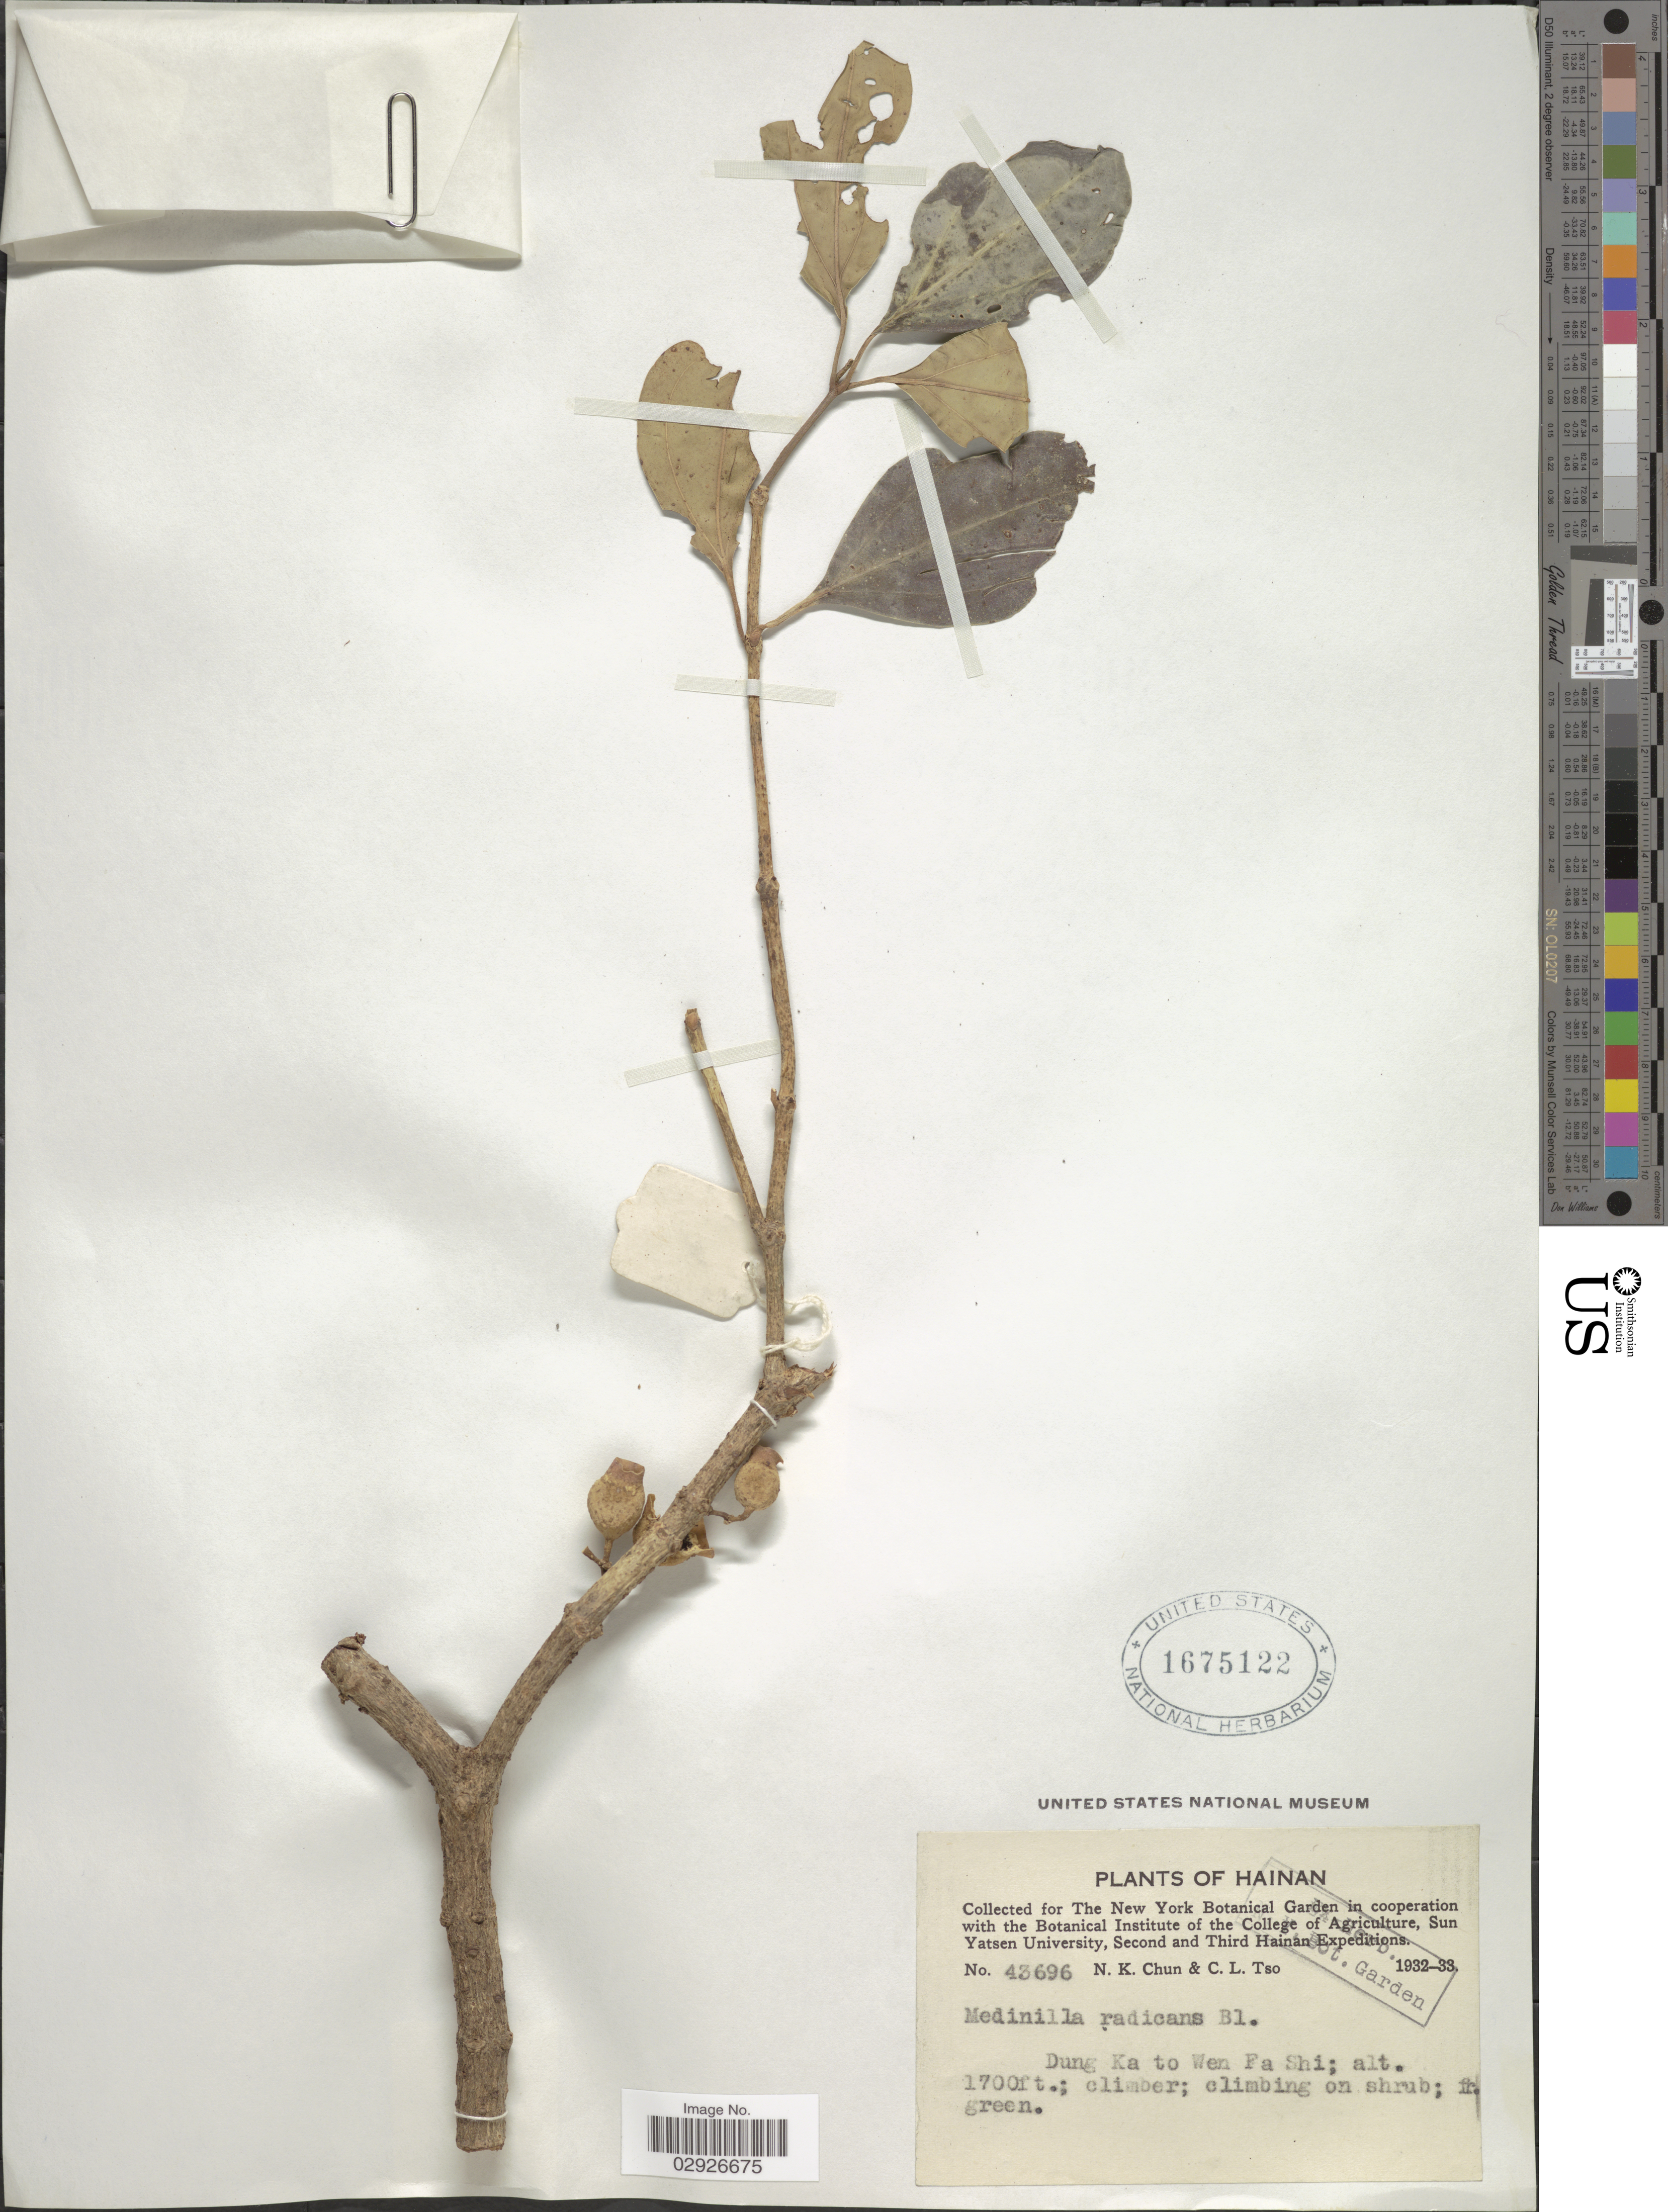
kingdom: Plantae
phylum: Tracheophyta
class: Magnoliopsida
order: Myrtales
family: Melastomataceae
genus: Medinilla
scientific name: Medinilla radicans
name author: (Blume) Blume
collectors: N. K. Chun & C. Tso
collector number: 43696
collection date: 1932/1933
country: China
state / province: Hainan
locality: Dung Ka to Wen Fa Shi.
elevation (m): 518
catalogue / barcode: US 1675122